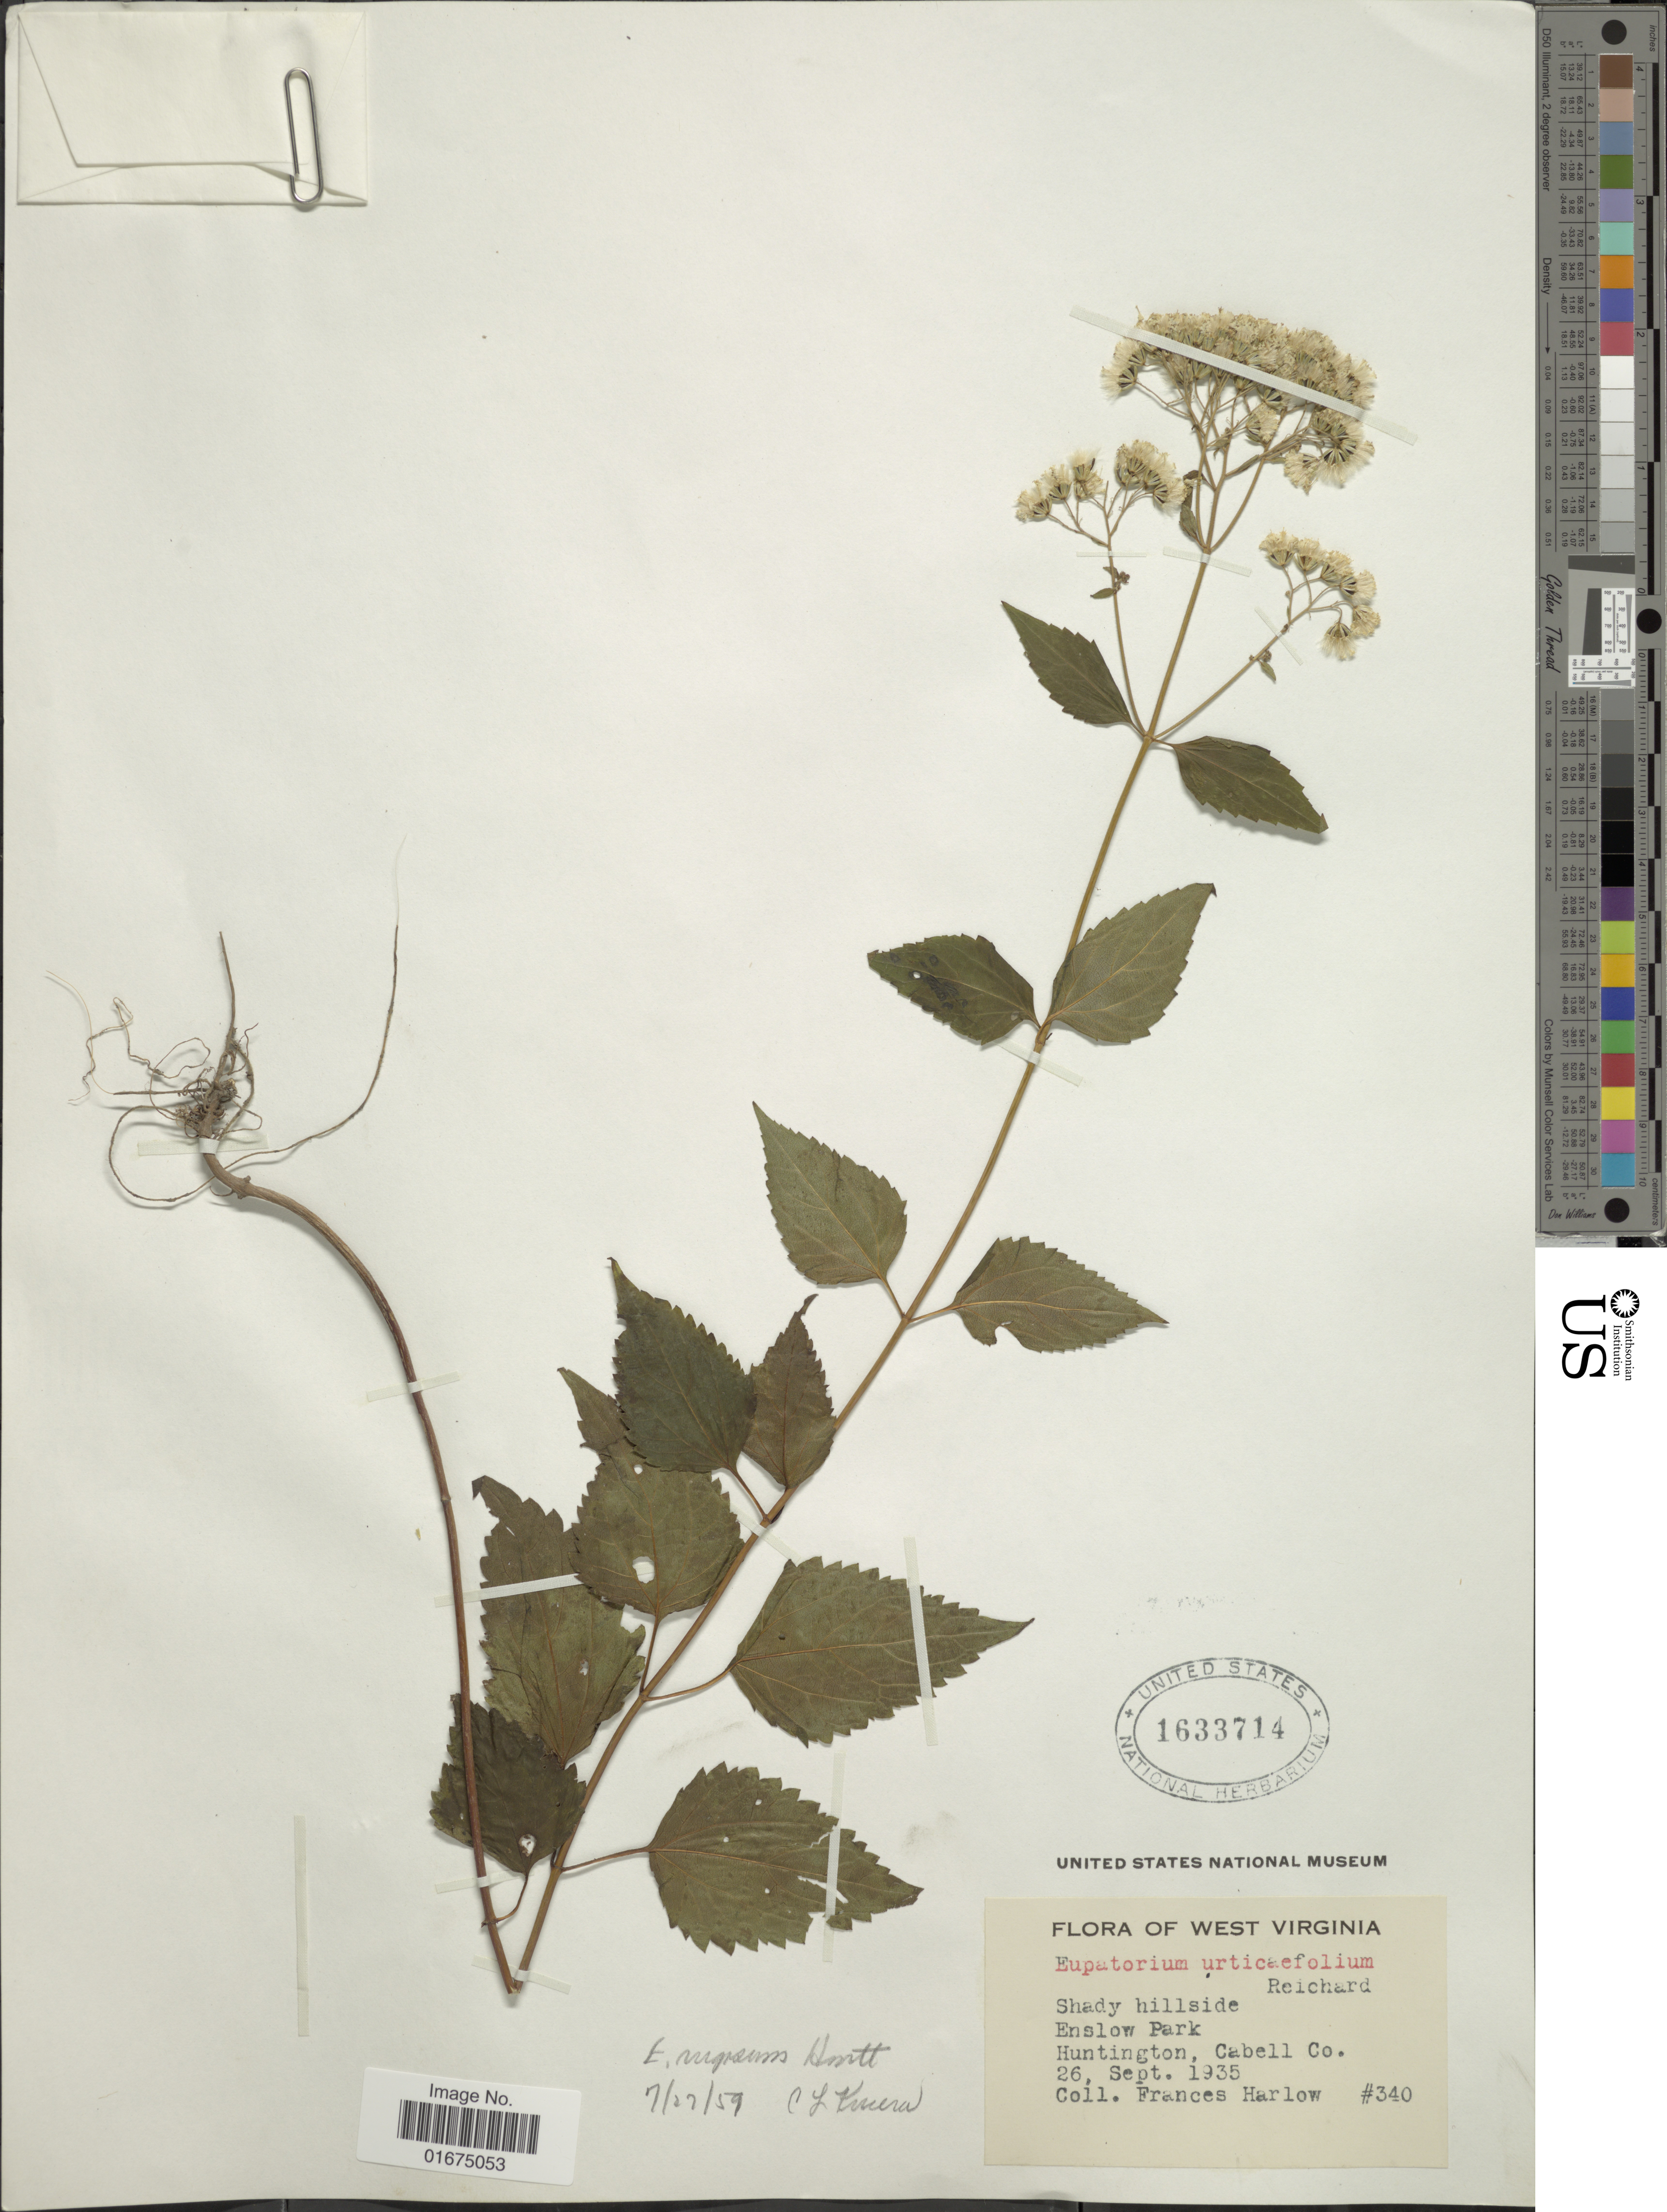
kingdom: Plantae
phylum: Tracheophyta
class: Magnoliopsida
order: Asterales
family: Asteraceae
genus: Ageratina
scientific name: Ageratina altissima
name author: (L.) R.M. King & H. Rob.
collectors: F. Harlow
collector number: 340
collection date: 1935-09-26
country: United States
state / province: West Virginia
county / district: Cabell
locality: Shady hillside, Enslow Park, Huntington, Cabell Co.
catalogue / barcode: US 1633714